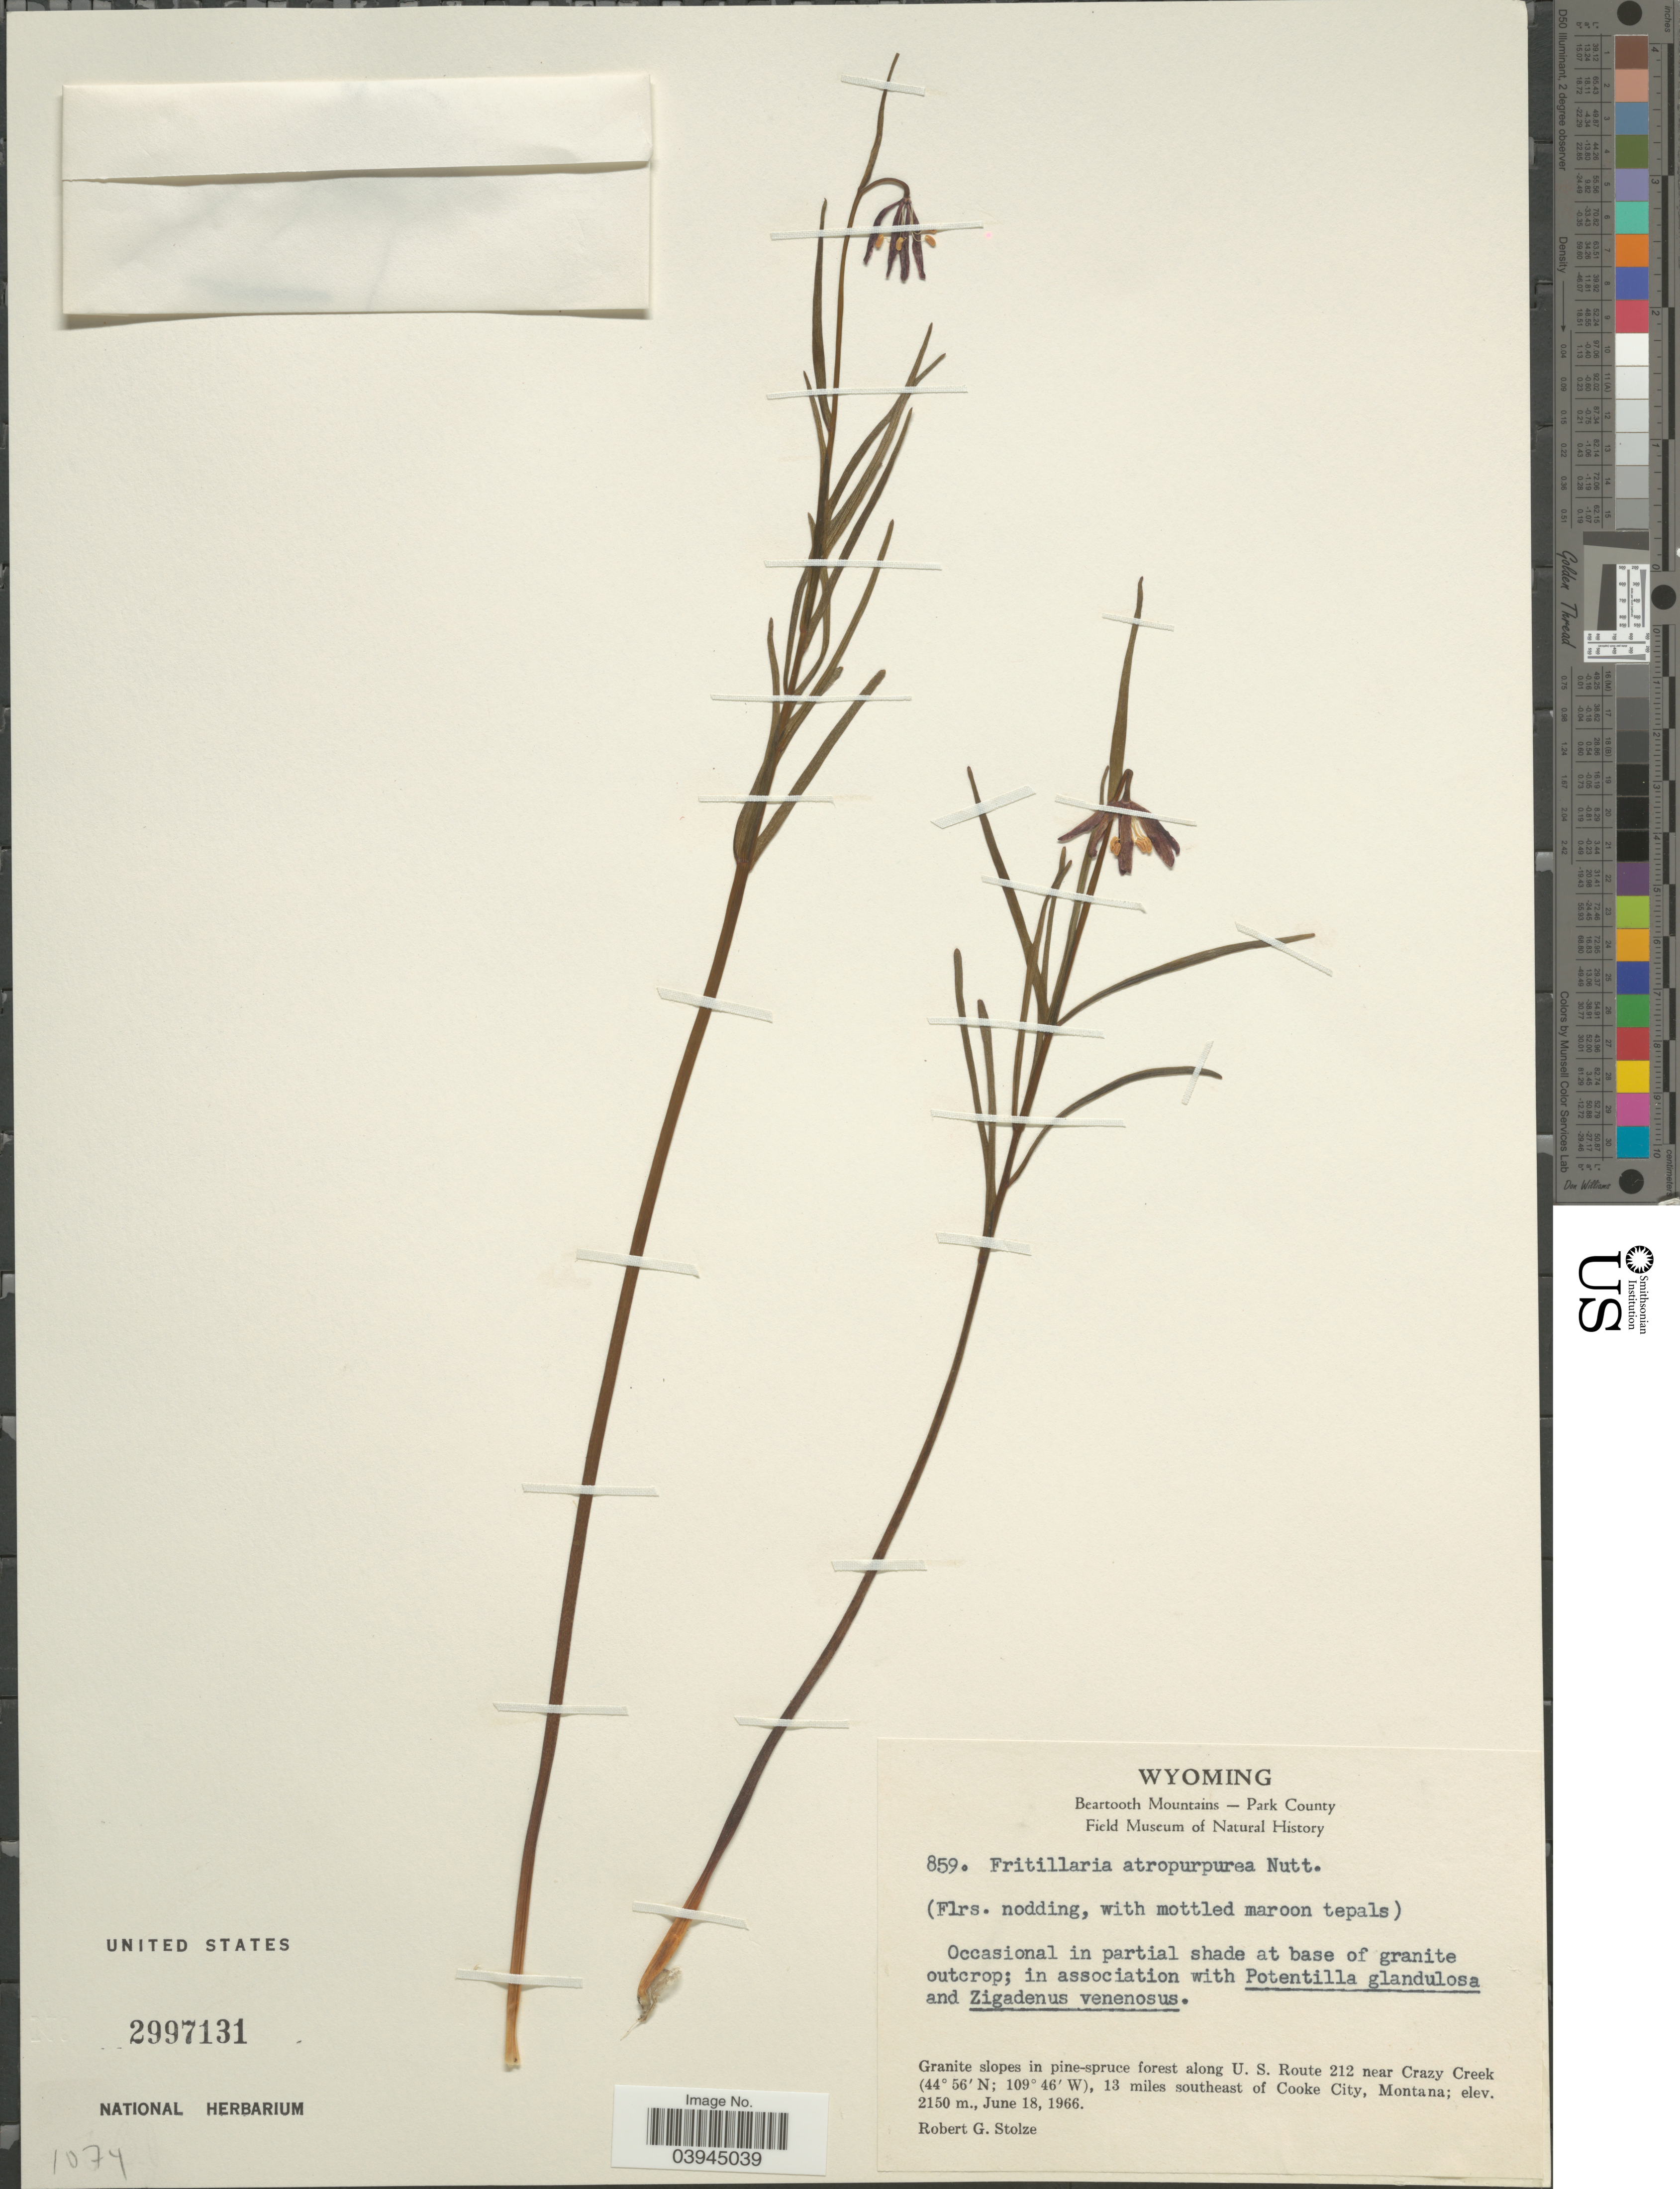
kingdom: Plantae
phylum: Tracheophyta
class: Liliopsida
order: Liliales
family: Liliaceae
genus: Fritillaria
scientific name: Fritillaria atropurpurea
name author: Nutt.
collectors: R. G. Stolze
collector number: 859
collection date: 1966-06-18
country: United States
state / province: Montana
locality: Granite slopes in pine-spruce forest along U. S. Route 212 near Crazy Creek, 13 miles southeast of Cooke City.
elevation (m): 2150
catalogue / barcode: US 2997131